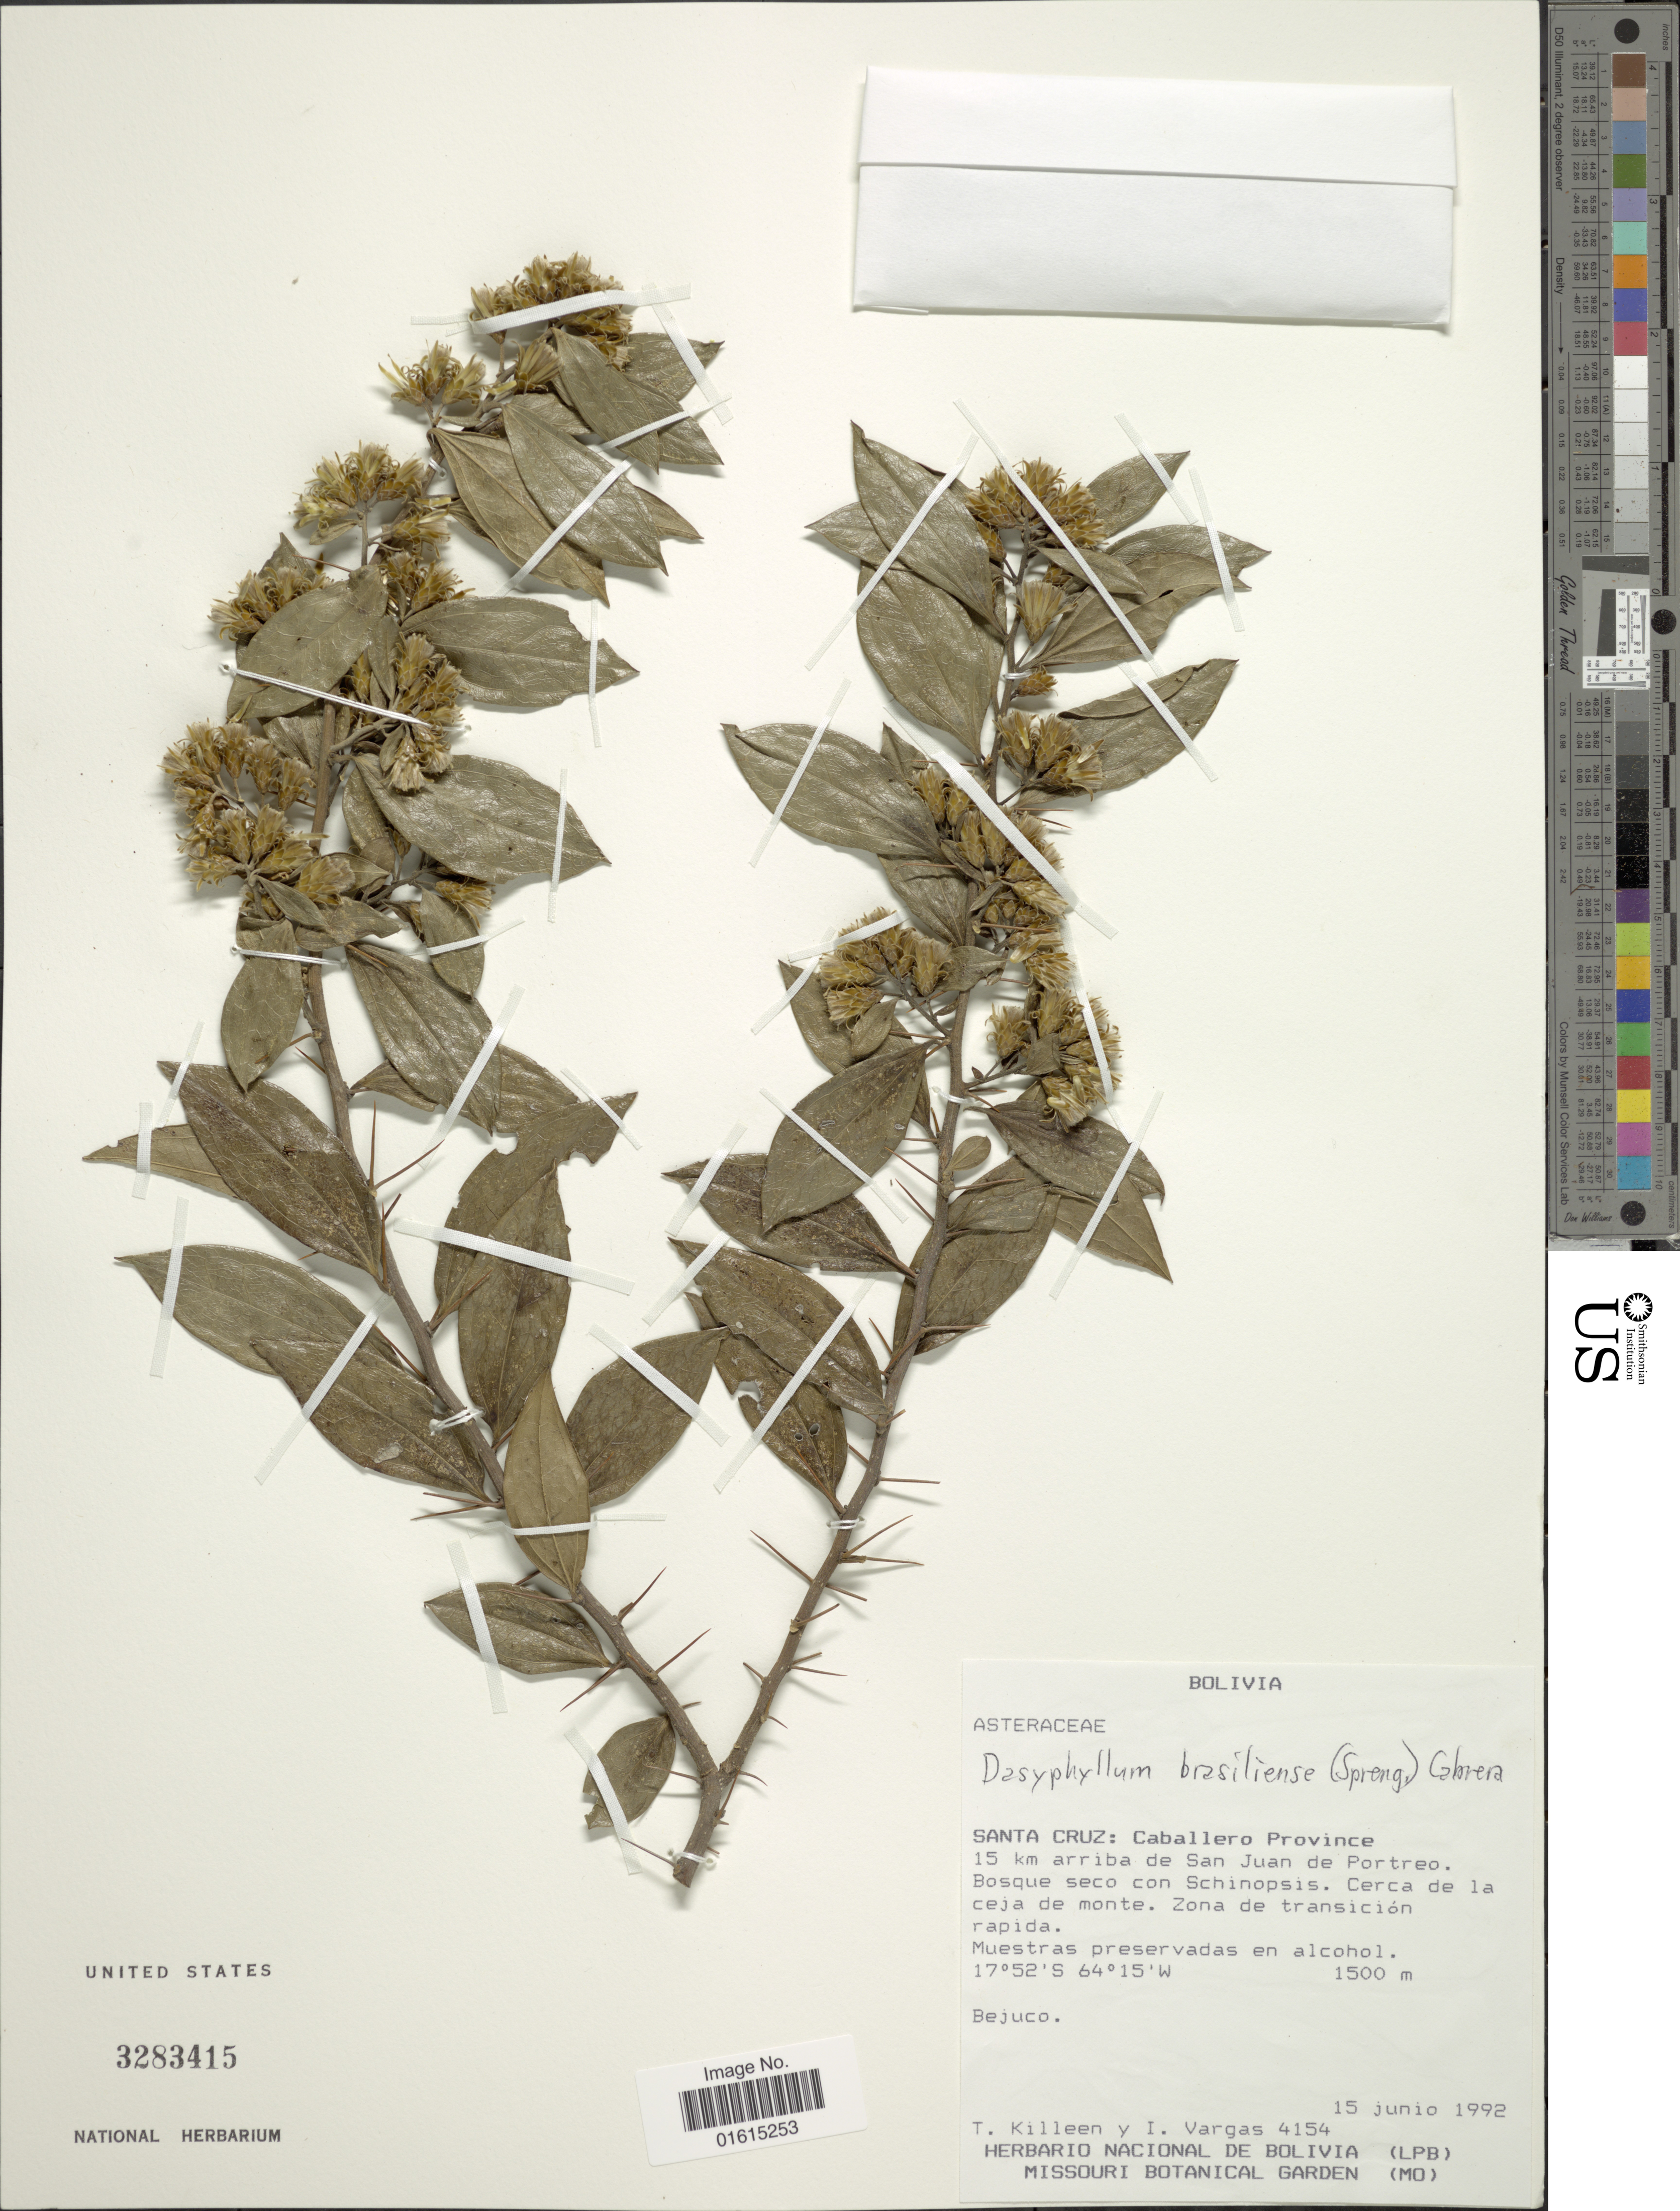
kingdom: Plantae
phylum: Tracheophyta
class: Magnoliopsida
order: Asterales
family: Asteraceae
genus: Dasyphyllum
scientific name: Dasyphyllum brasiliense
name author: (Spreng.) Cabrera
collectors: T. J. Killeen & I. Vargas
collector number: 4154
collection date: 1992-06-15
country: Bolivia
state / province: Santa Cruz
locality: Santa Cruz, Caballero Province, 15 km arriba de San Juan de Portreo, Bosque seco con Schinopsis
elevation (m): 1500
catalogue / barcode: US 3283415